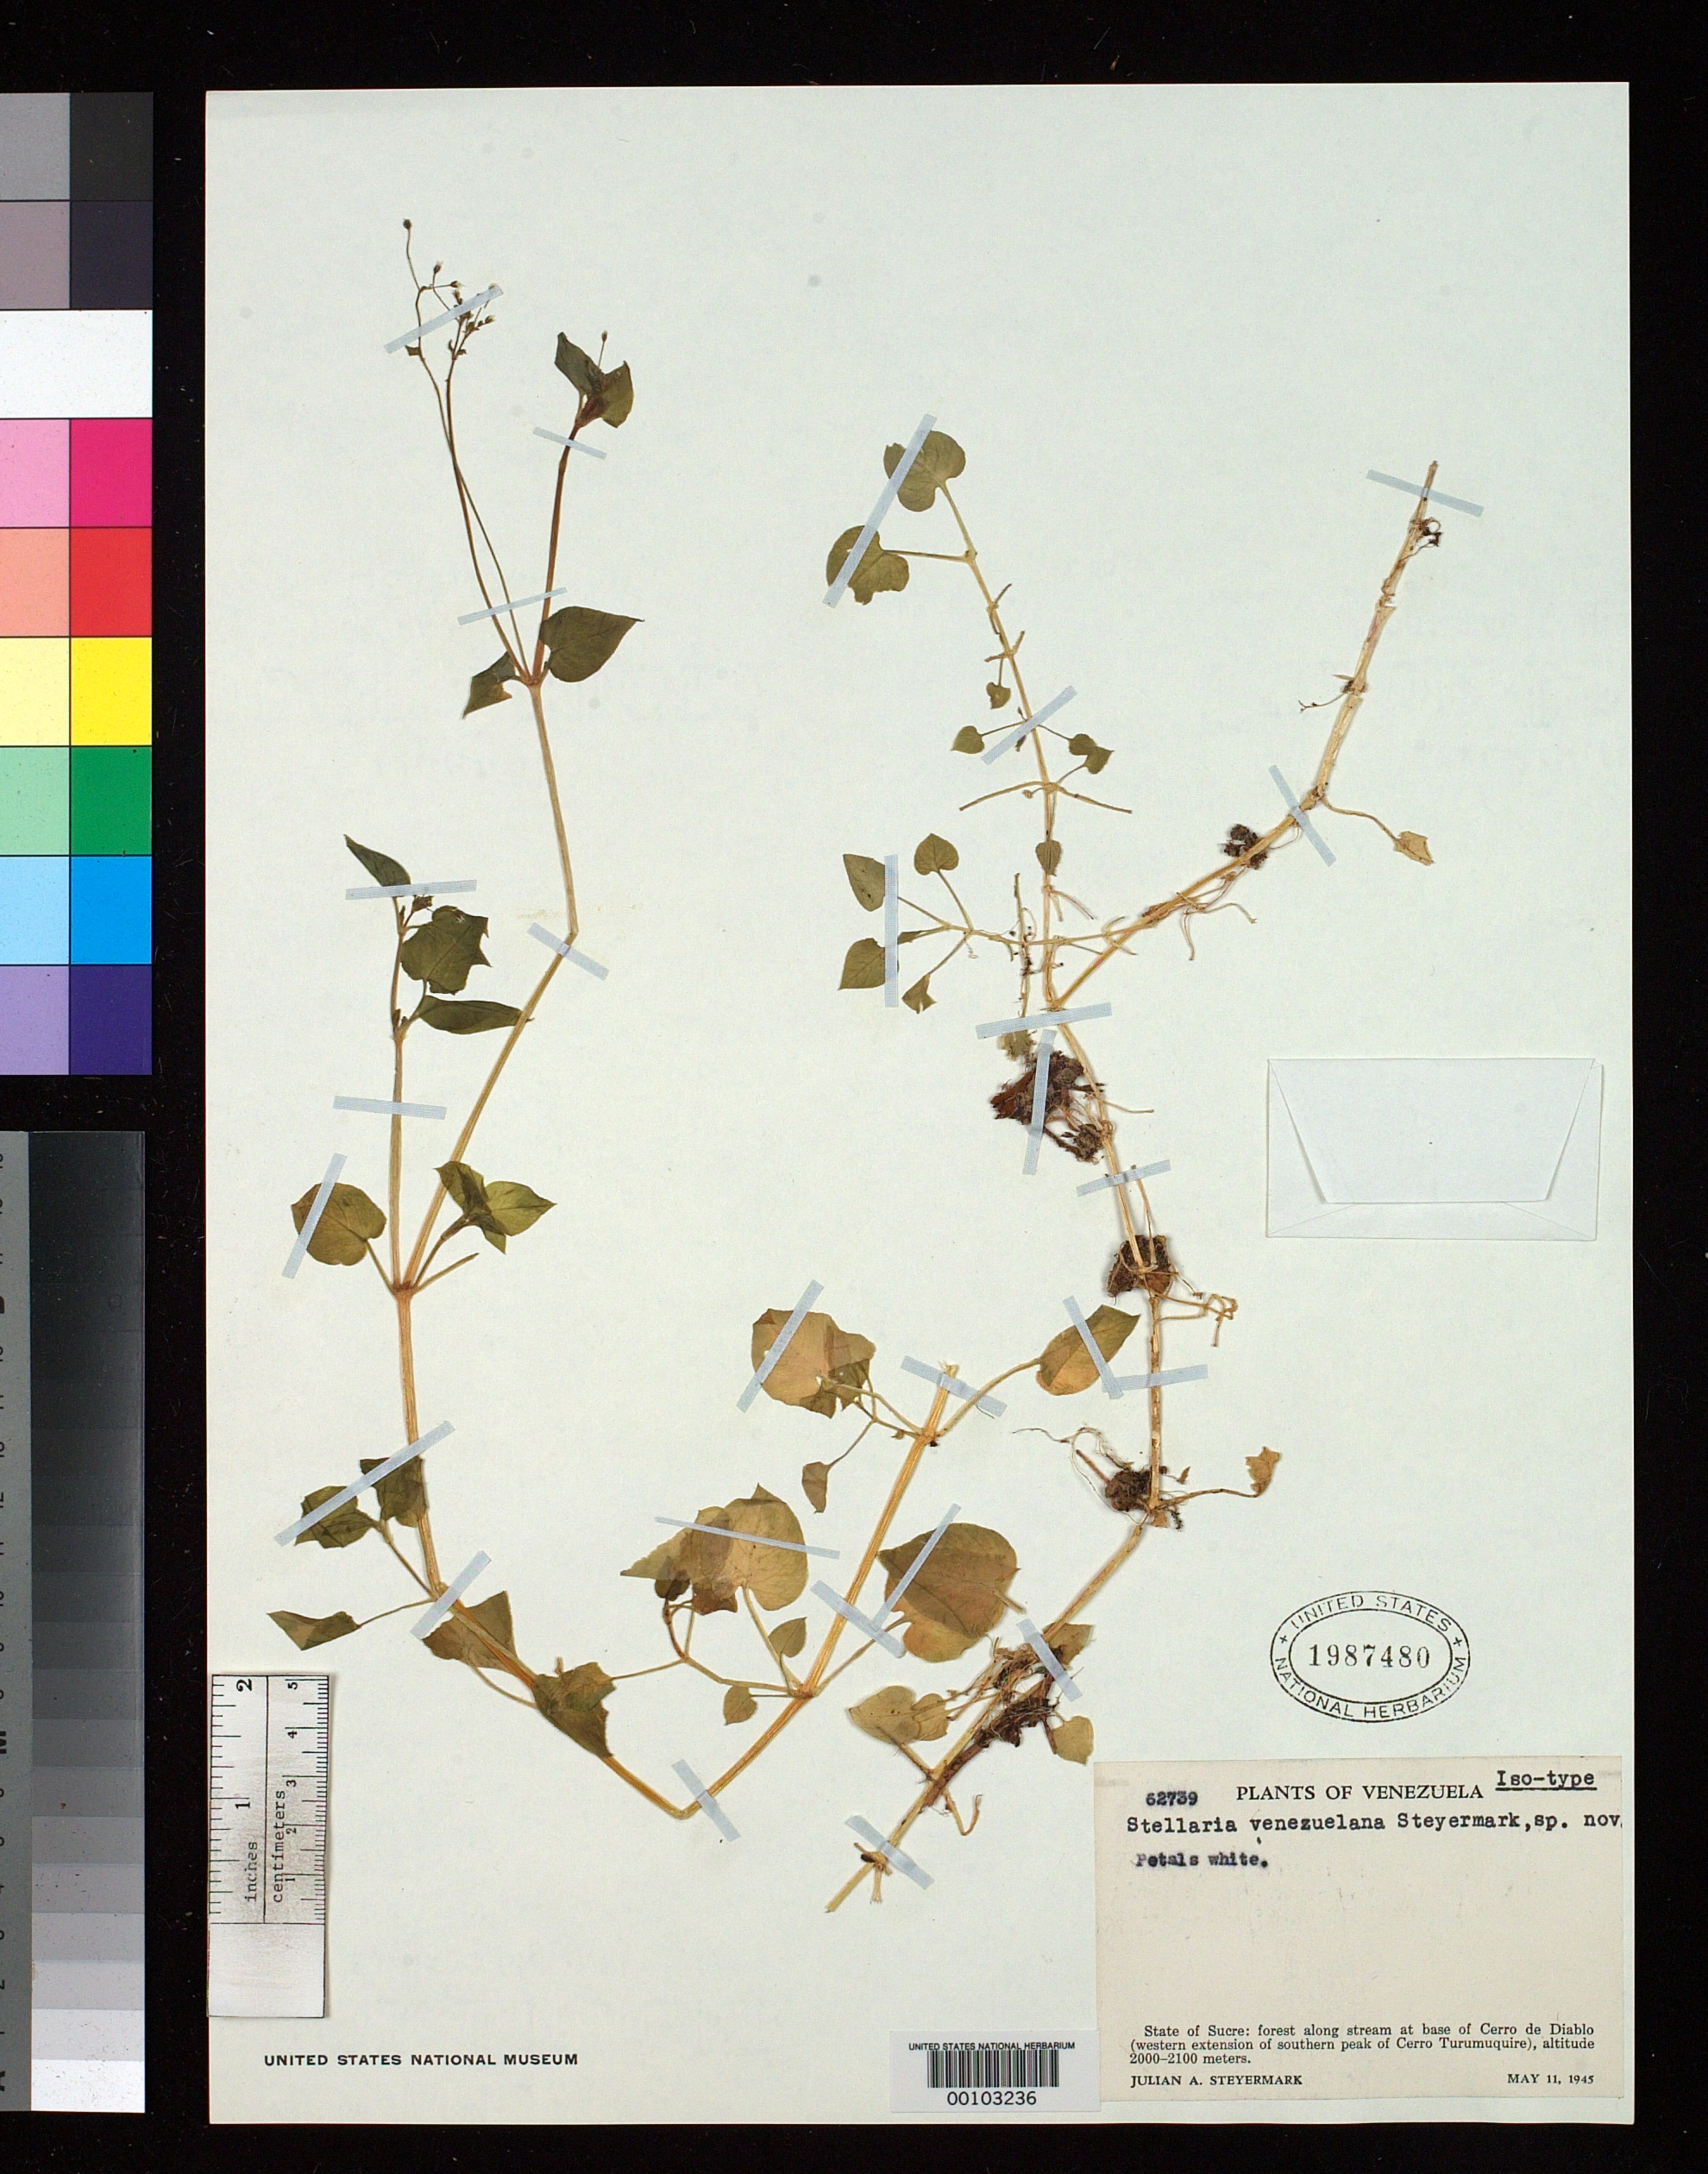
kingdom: Plantae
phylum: Tracheophyta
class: Magnoliopsida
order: Caryophyllales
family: Caryophyllaceae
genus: Stellaria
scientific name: Stellaria venezuelana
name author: Steyerm.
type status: Isotype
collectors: J. Steyermark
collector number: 62739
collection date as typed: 11 May 1945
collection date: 1945-05-11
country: Venezuela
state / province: Sucre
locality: Base of Cerro de Diablo.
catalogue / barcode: US 1987480